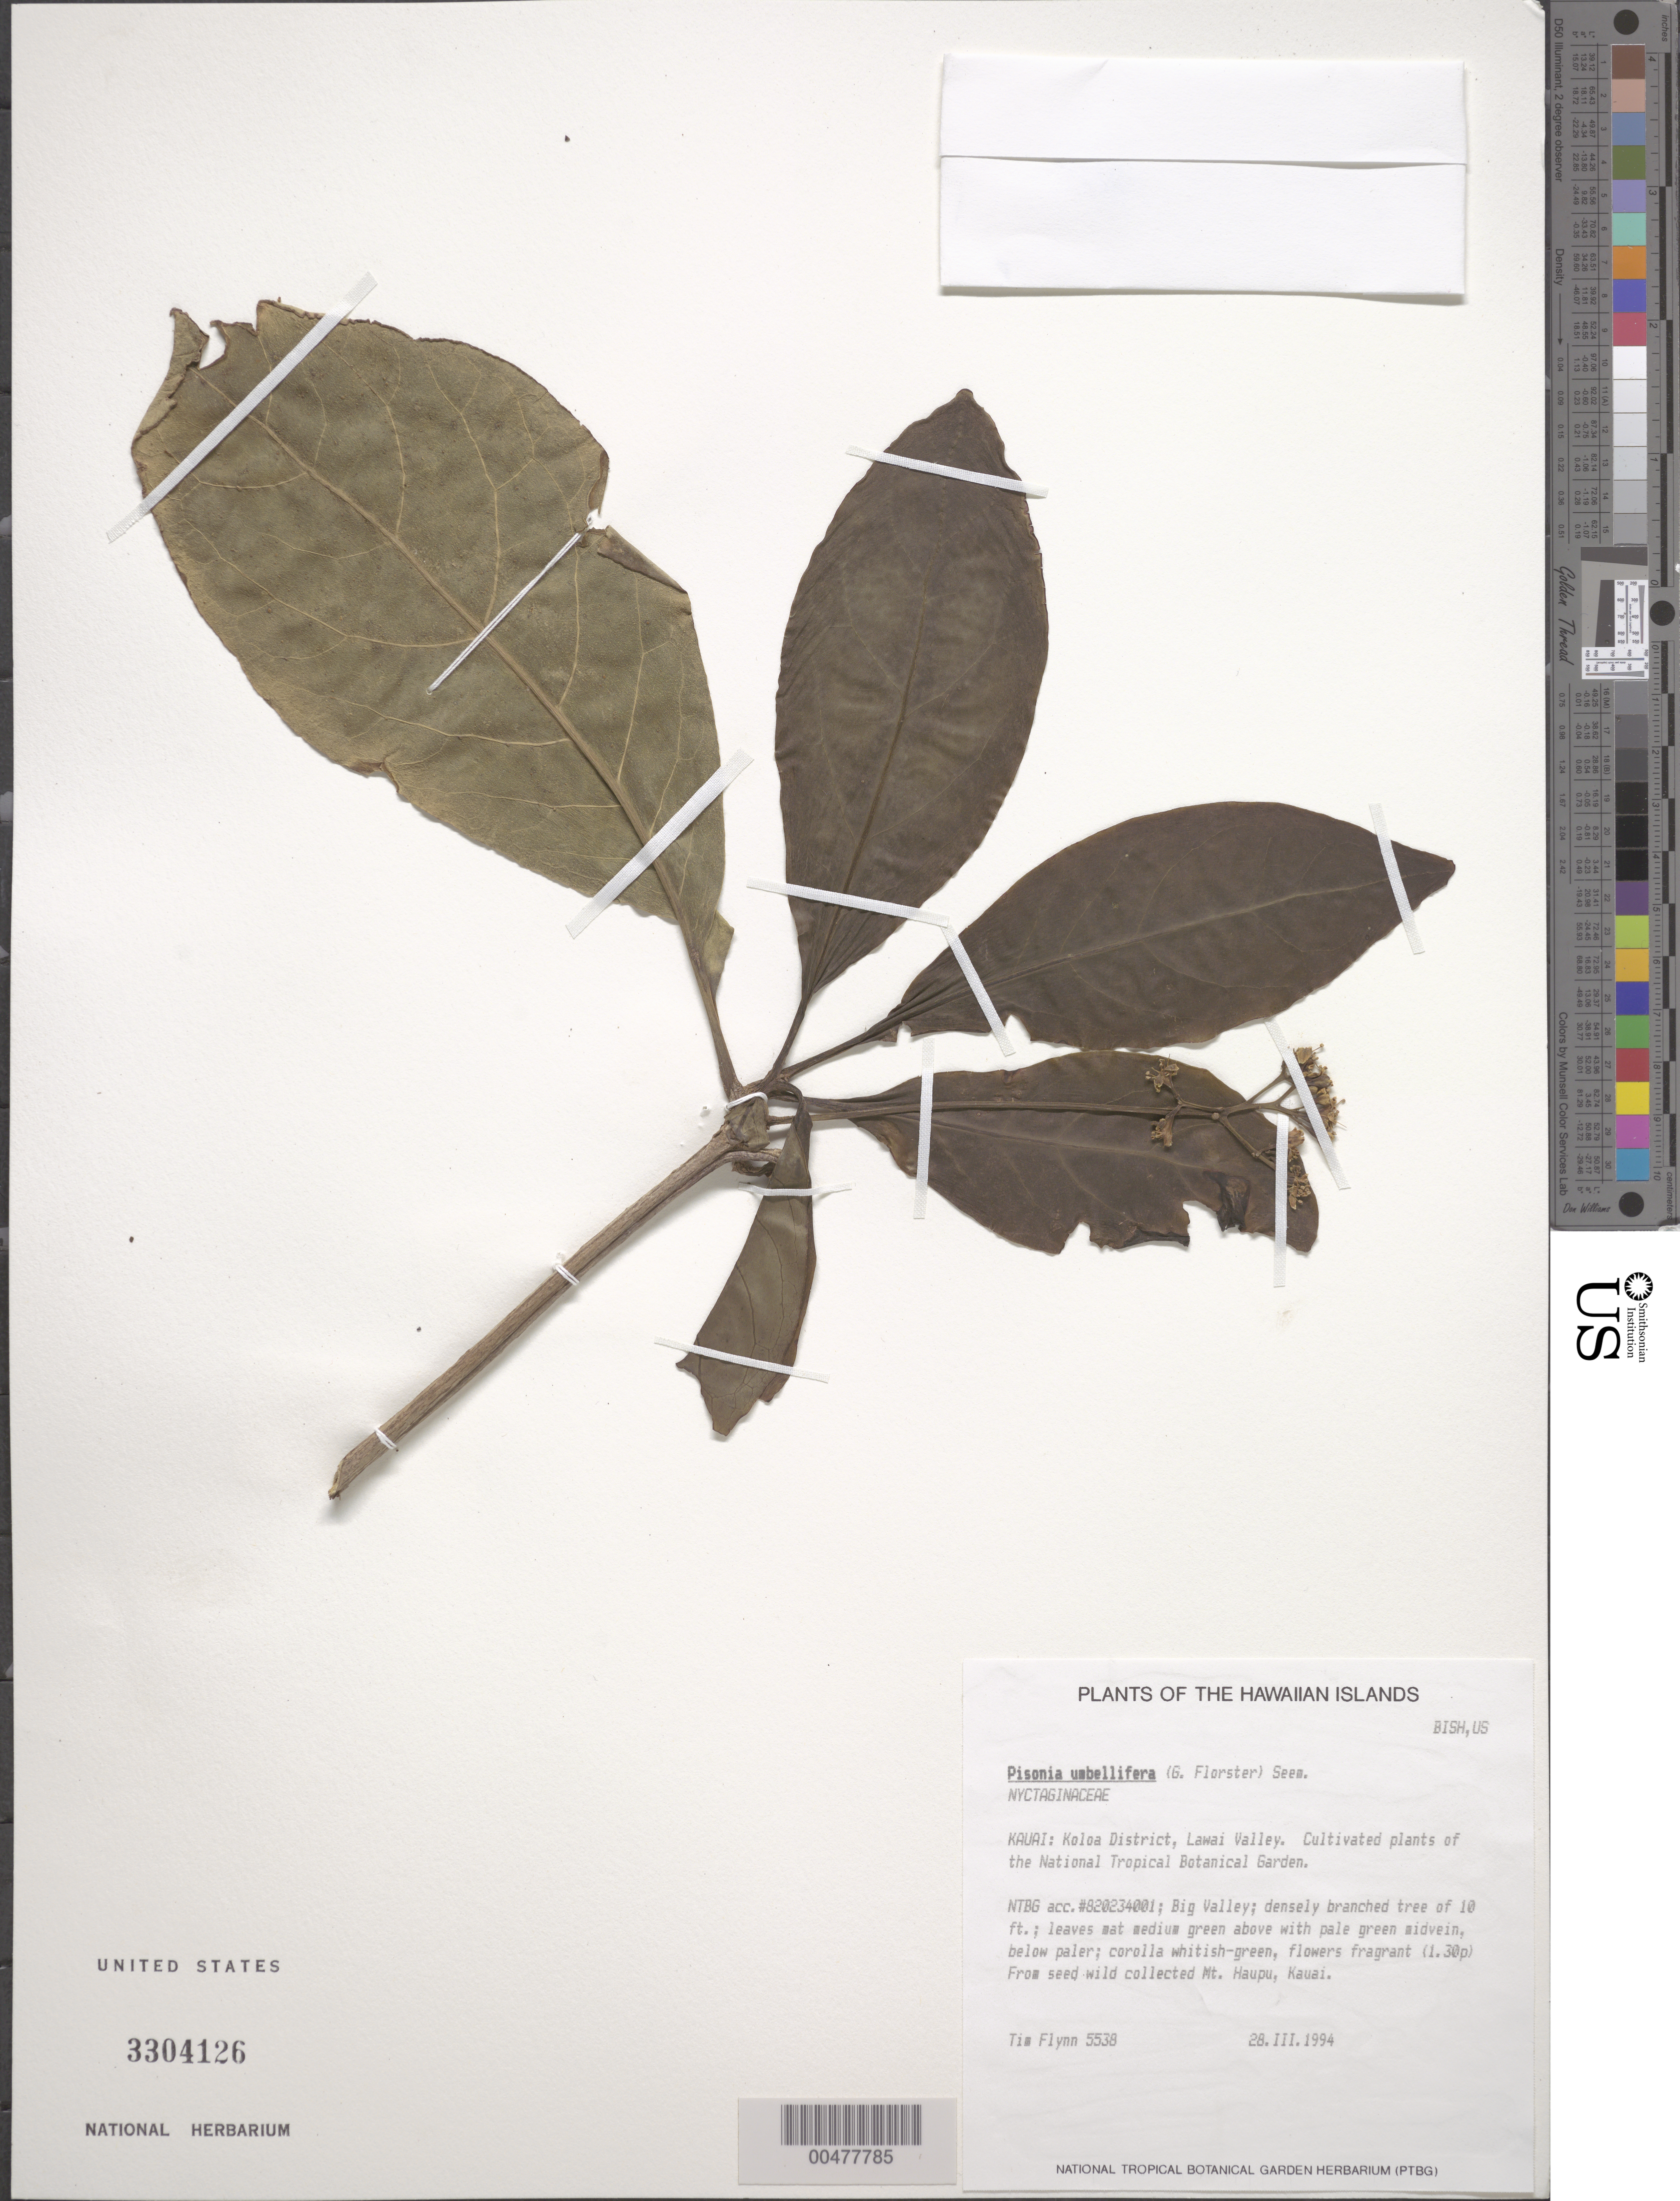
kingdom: Plantae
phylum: Tracheophyta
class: Magnoliopsida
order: Caryophyllales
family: Nyctaginaceae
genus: Ceodes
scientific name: Ceodes umbellifera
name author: J.R. Forst. & G. Forst.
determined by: Wagner, W. L., (BOT), Smithsonian Institution - National Museum of Natural History (UNITED STATES)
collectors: T. W. Flynn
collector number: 5538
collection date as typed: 28 Mar 1994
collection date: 1994-03-28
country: United States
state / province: Hawaii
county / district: Kauai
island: Kaua'i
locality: Koloa Dist., Lawai Valley, National Tropical Botanical Garden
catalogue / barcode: US 3304126